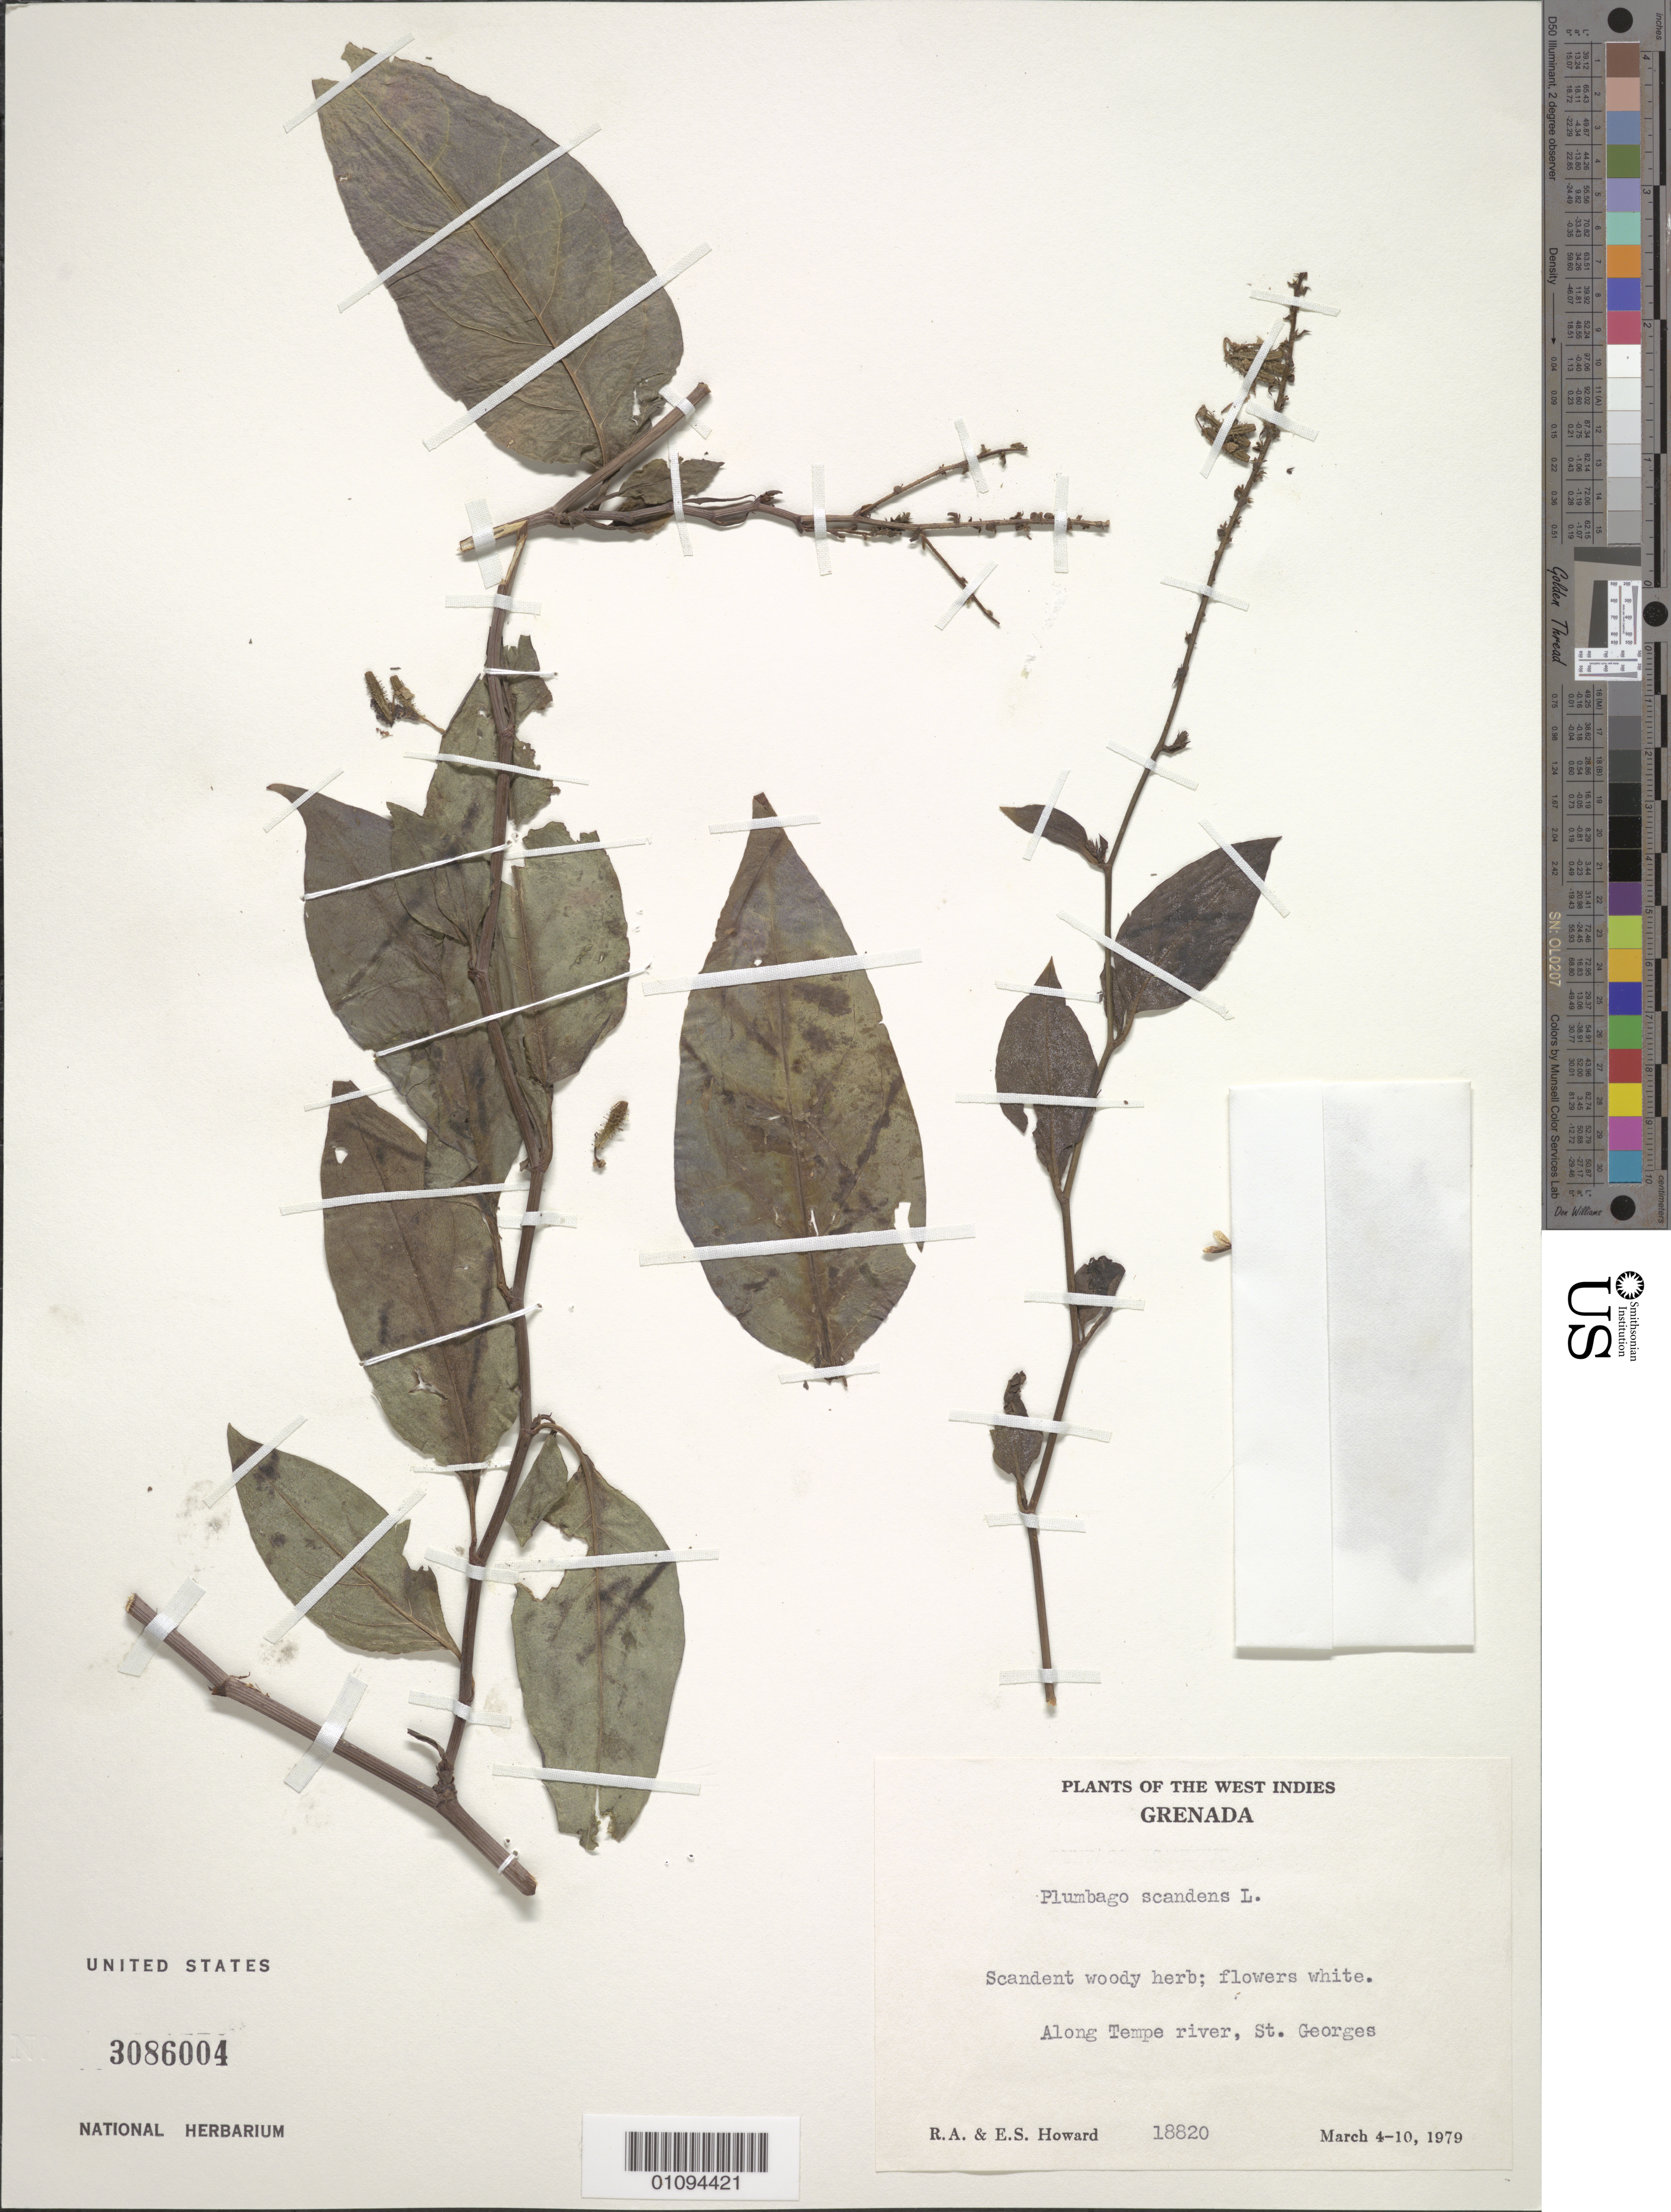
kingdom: Plantae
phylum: Tracheophyta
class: Magnoliopsida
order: Caryophyllales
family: Plumbaginaceae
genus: Plumbago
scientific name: Plumbago scandens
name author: L.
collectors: R. A. Howard & E. S. Howard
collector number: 18820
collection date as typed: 04 Mar 1979 to 10 Mar 1979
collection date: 1979-03-04/1979-03-10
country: Grenada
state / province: Saint George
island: Grenada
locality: Tempe River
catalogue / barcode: US 3086004